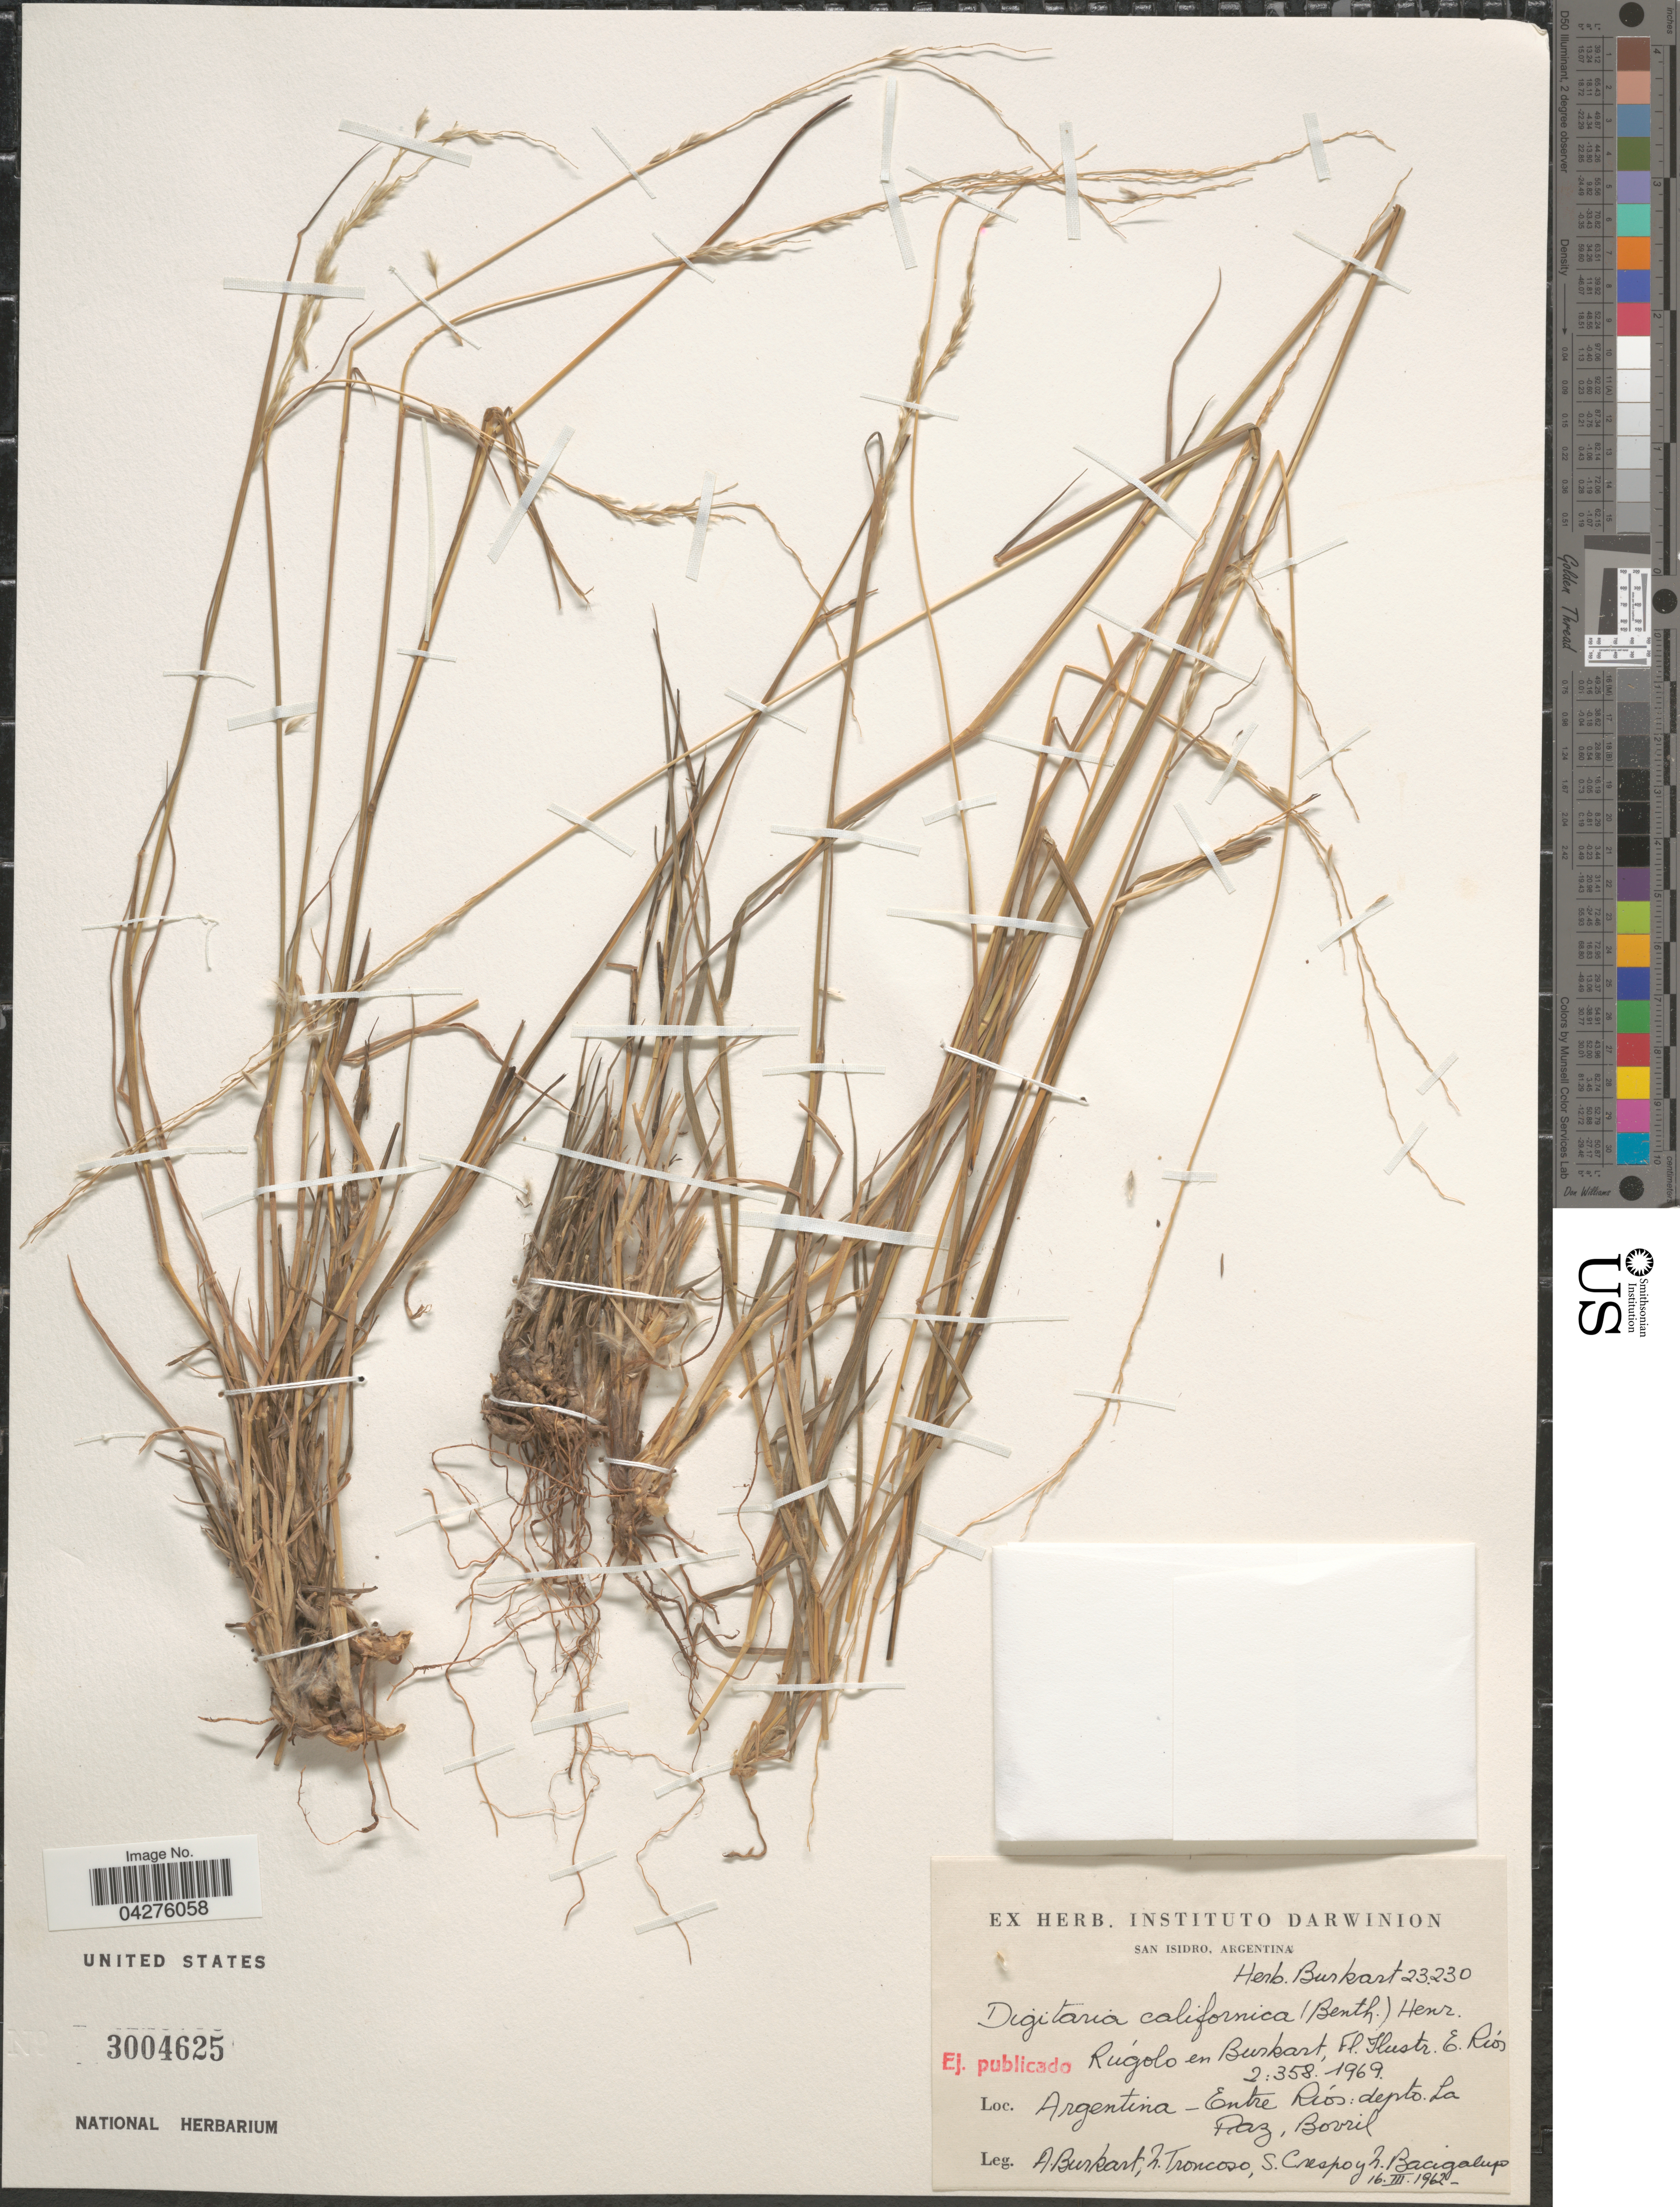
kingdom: Plantae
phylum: Tracheophyta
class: Liliopsida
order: Poales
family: Poaceae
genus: Digitaria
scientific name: Digitaria californica var. californica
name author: (Benth.) Henr.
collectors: A. E. Burkart, N. Troncoso, S. Crespo & N. M. Bacigalupo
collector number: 23230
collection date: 1962-03-16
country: Argentina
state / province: Entre Rios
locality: Depto. La Paz, Bovril.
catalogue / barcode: US 3004625